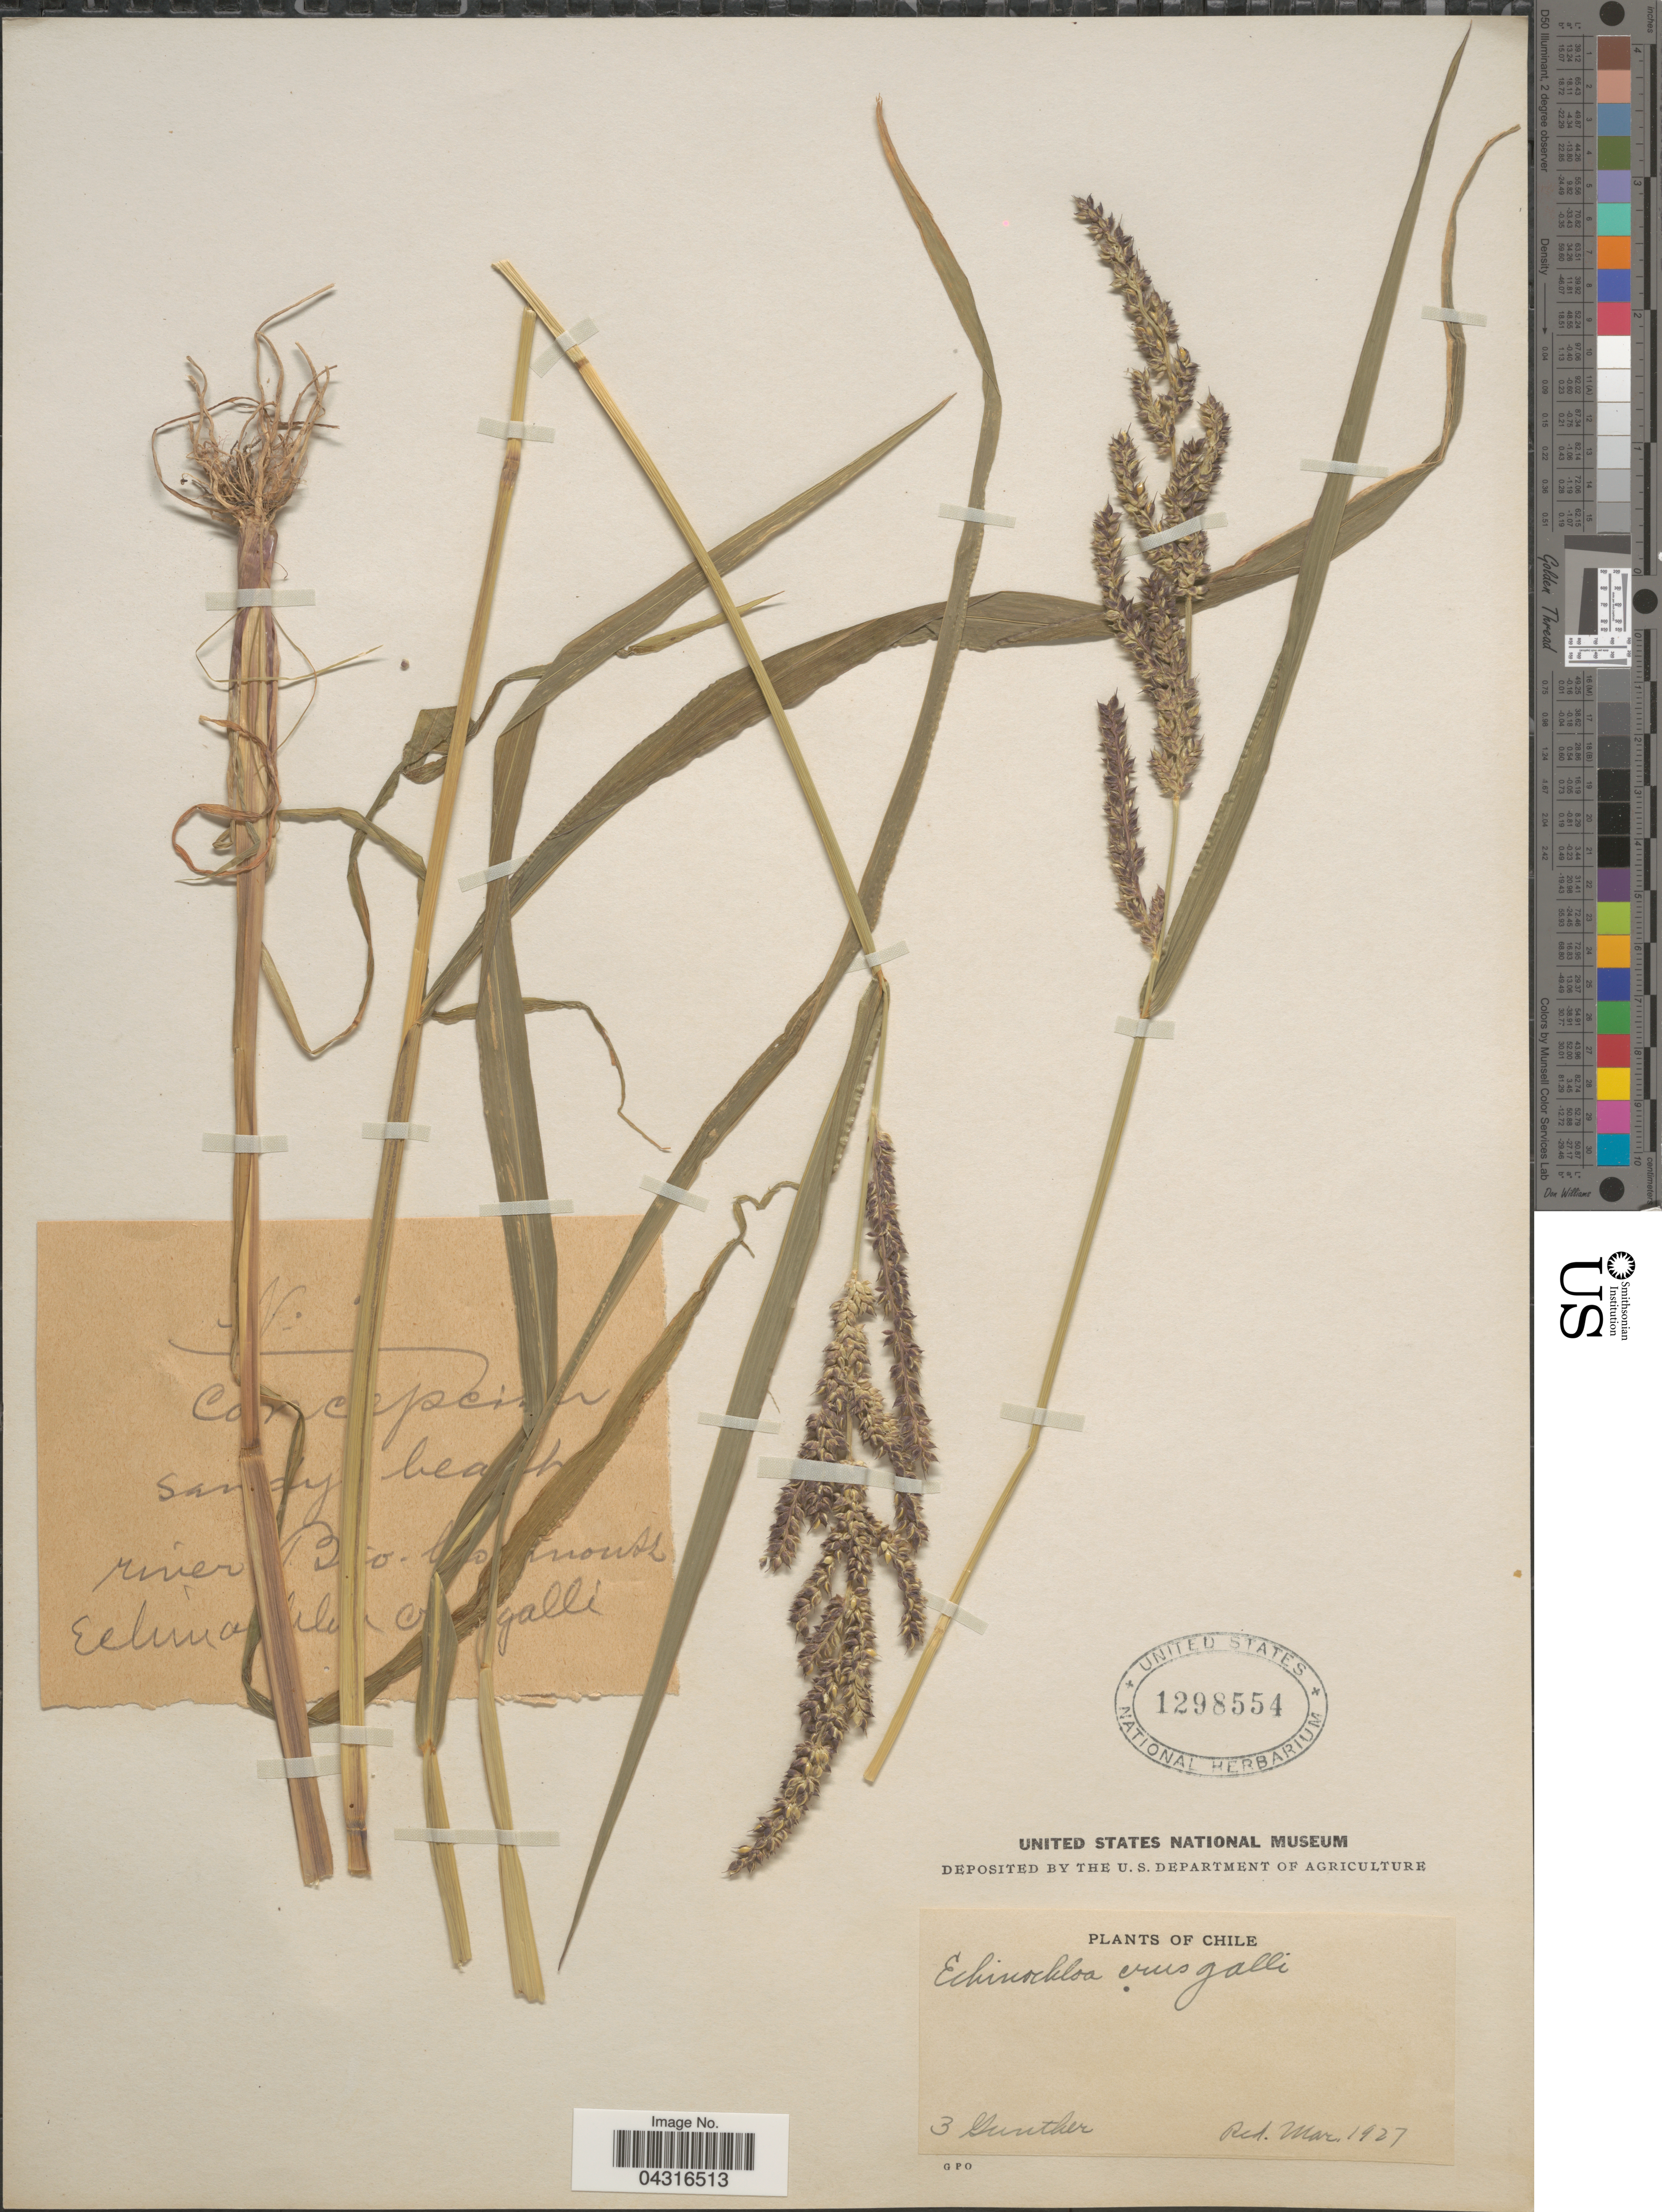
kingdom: Plantae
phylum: Tracheophyta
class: Liliopsida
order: Poales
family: Poaceae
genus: Echinochloa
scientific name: Echinochloa crus-galli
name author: (L.) P. Beauv.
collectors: -. Gunther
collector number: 3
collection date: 1927-03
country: Chile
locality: Concepcion, sandy beach river [illegible text]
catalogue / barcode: US 1298554